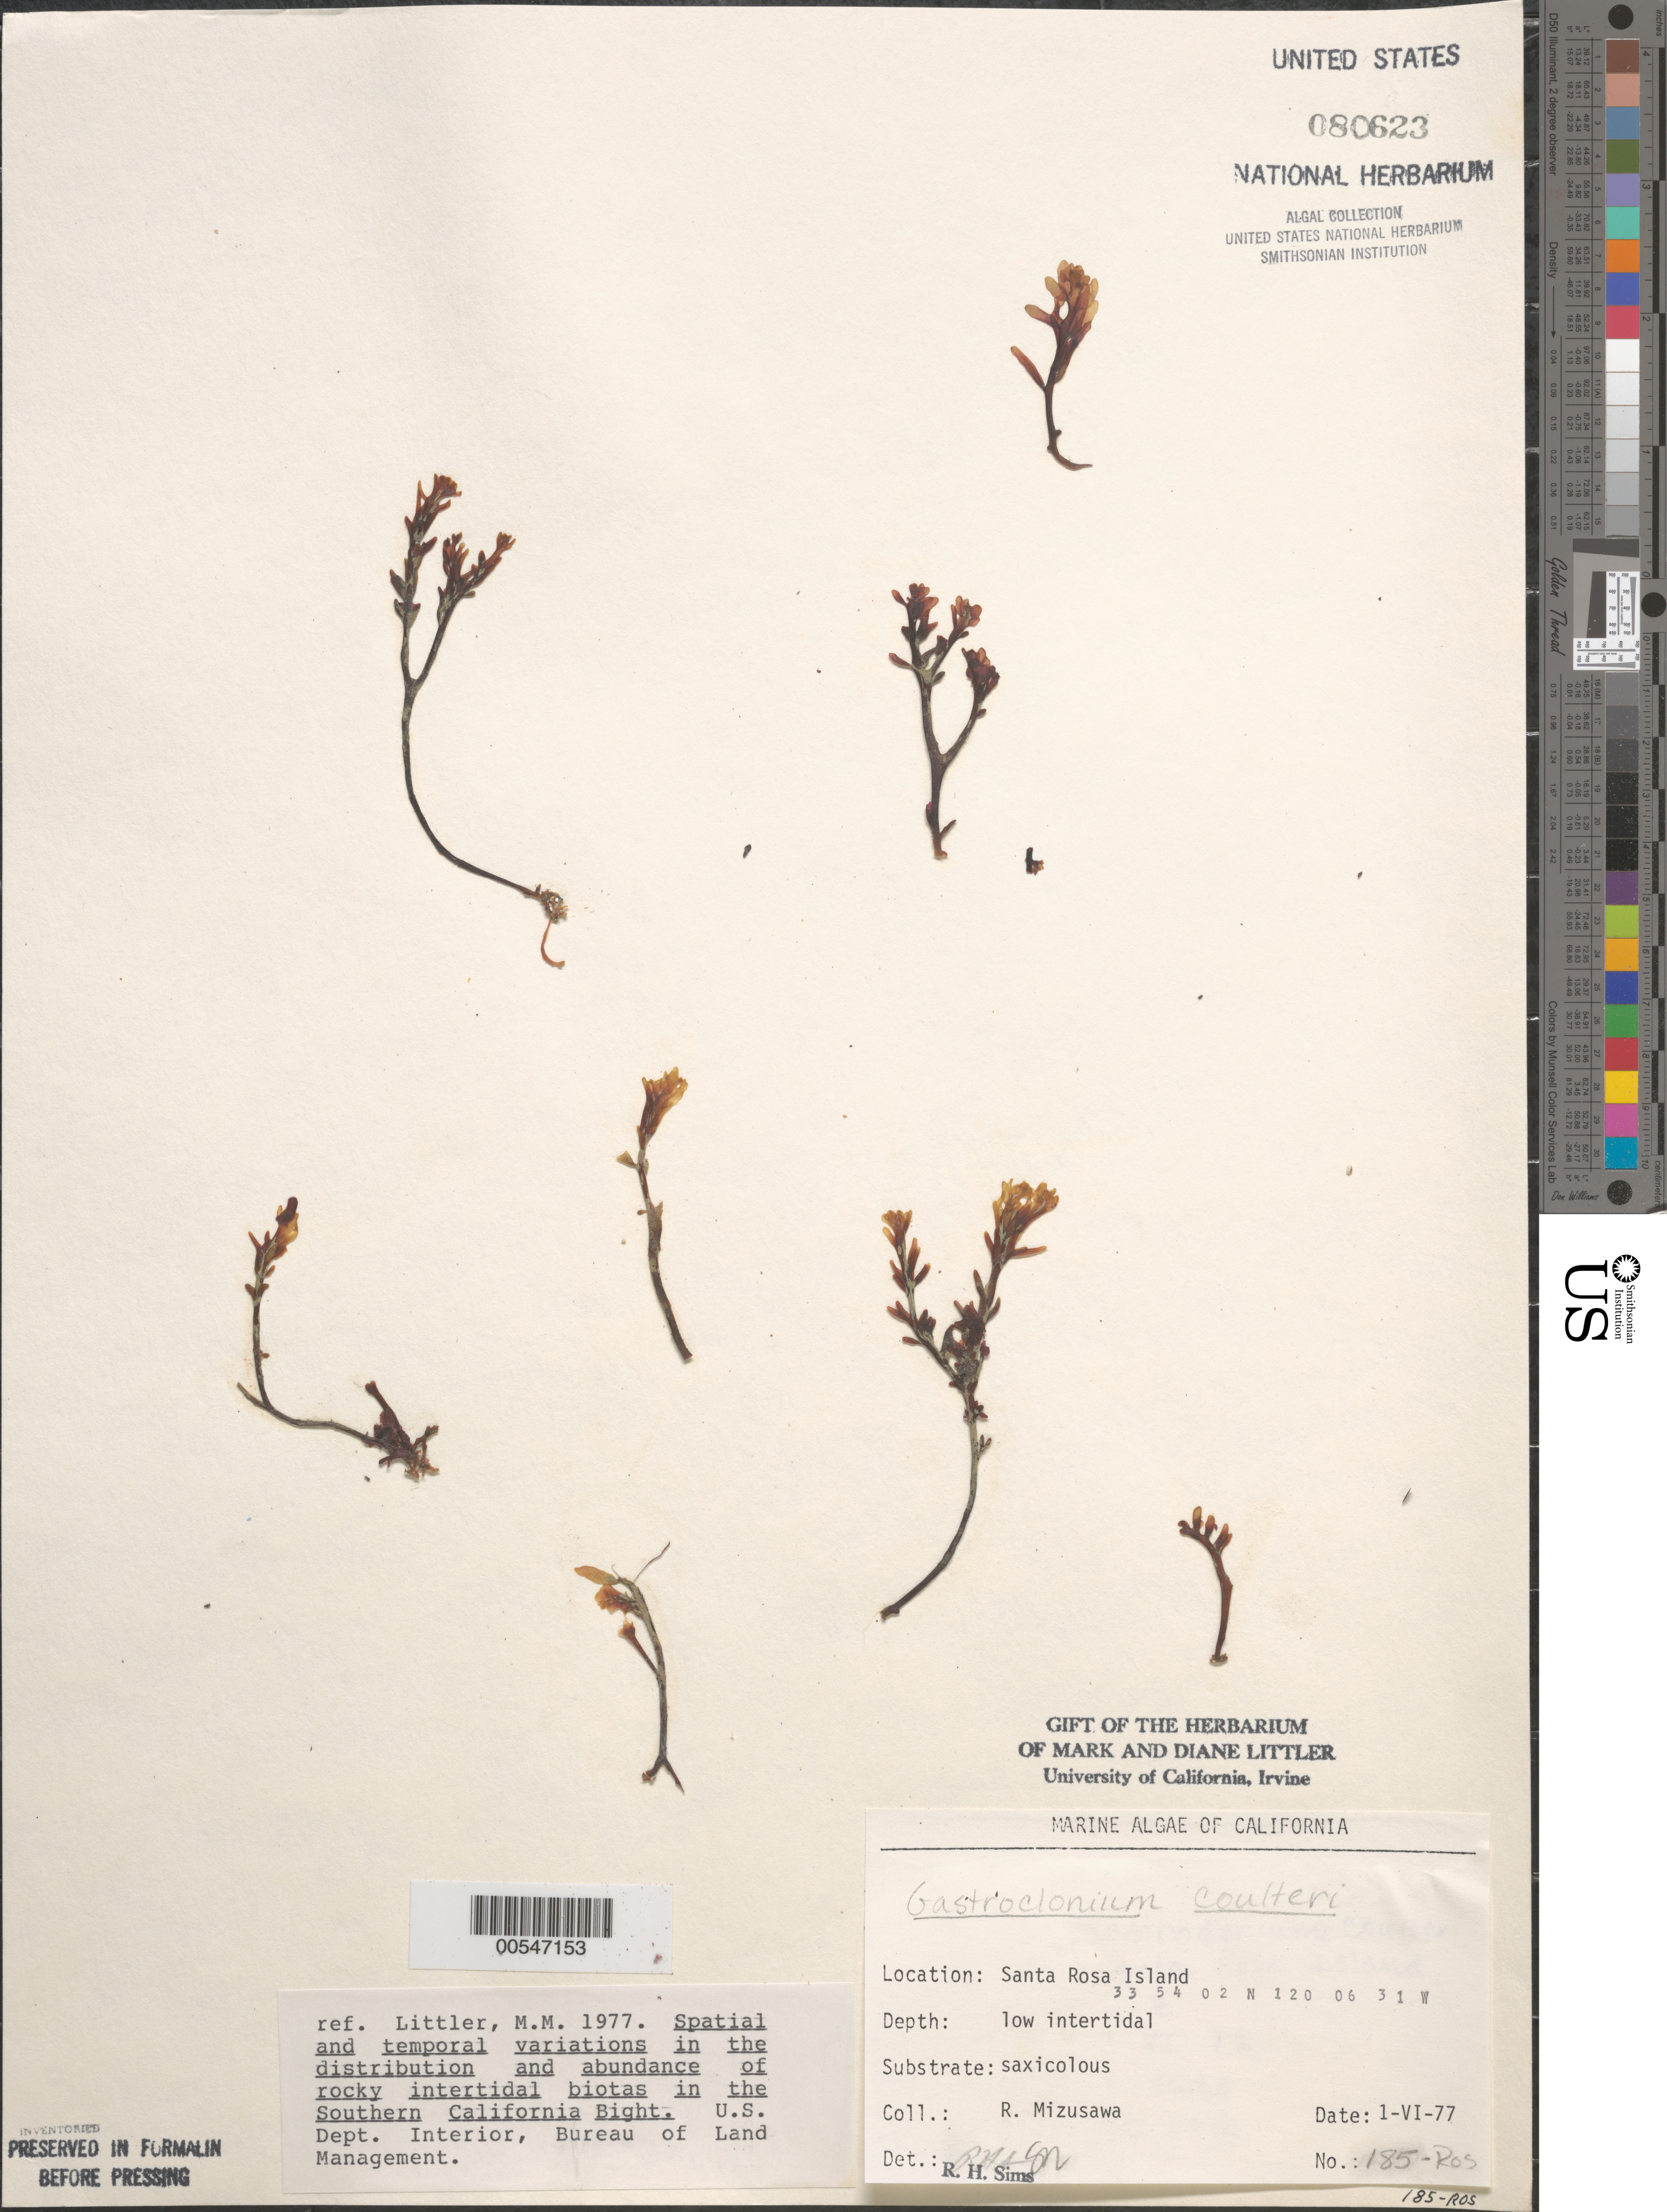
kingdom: Plantae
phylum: Rhodophyta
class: Florideophyceae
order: Rhodymeniales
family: Champiaceae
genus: Neogastroclonium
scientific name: Neogastroclonium subarticulatum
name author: (Turner) L. Le Gall et al.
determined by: Algae name updating Project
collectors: R. Mizusawa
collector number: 185-ROS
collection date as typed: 01 Jun 1977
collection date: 1977-06-01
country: United States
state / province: California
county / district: Santa Barbara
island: Santa Rosa Island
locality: Johnson's Lee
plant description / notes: BLM-SOCALBIGHT Rocky Intertidal Survey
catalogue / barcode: US 80623